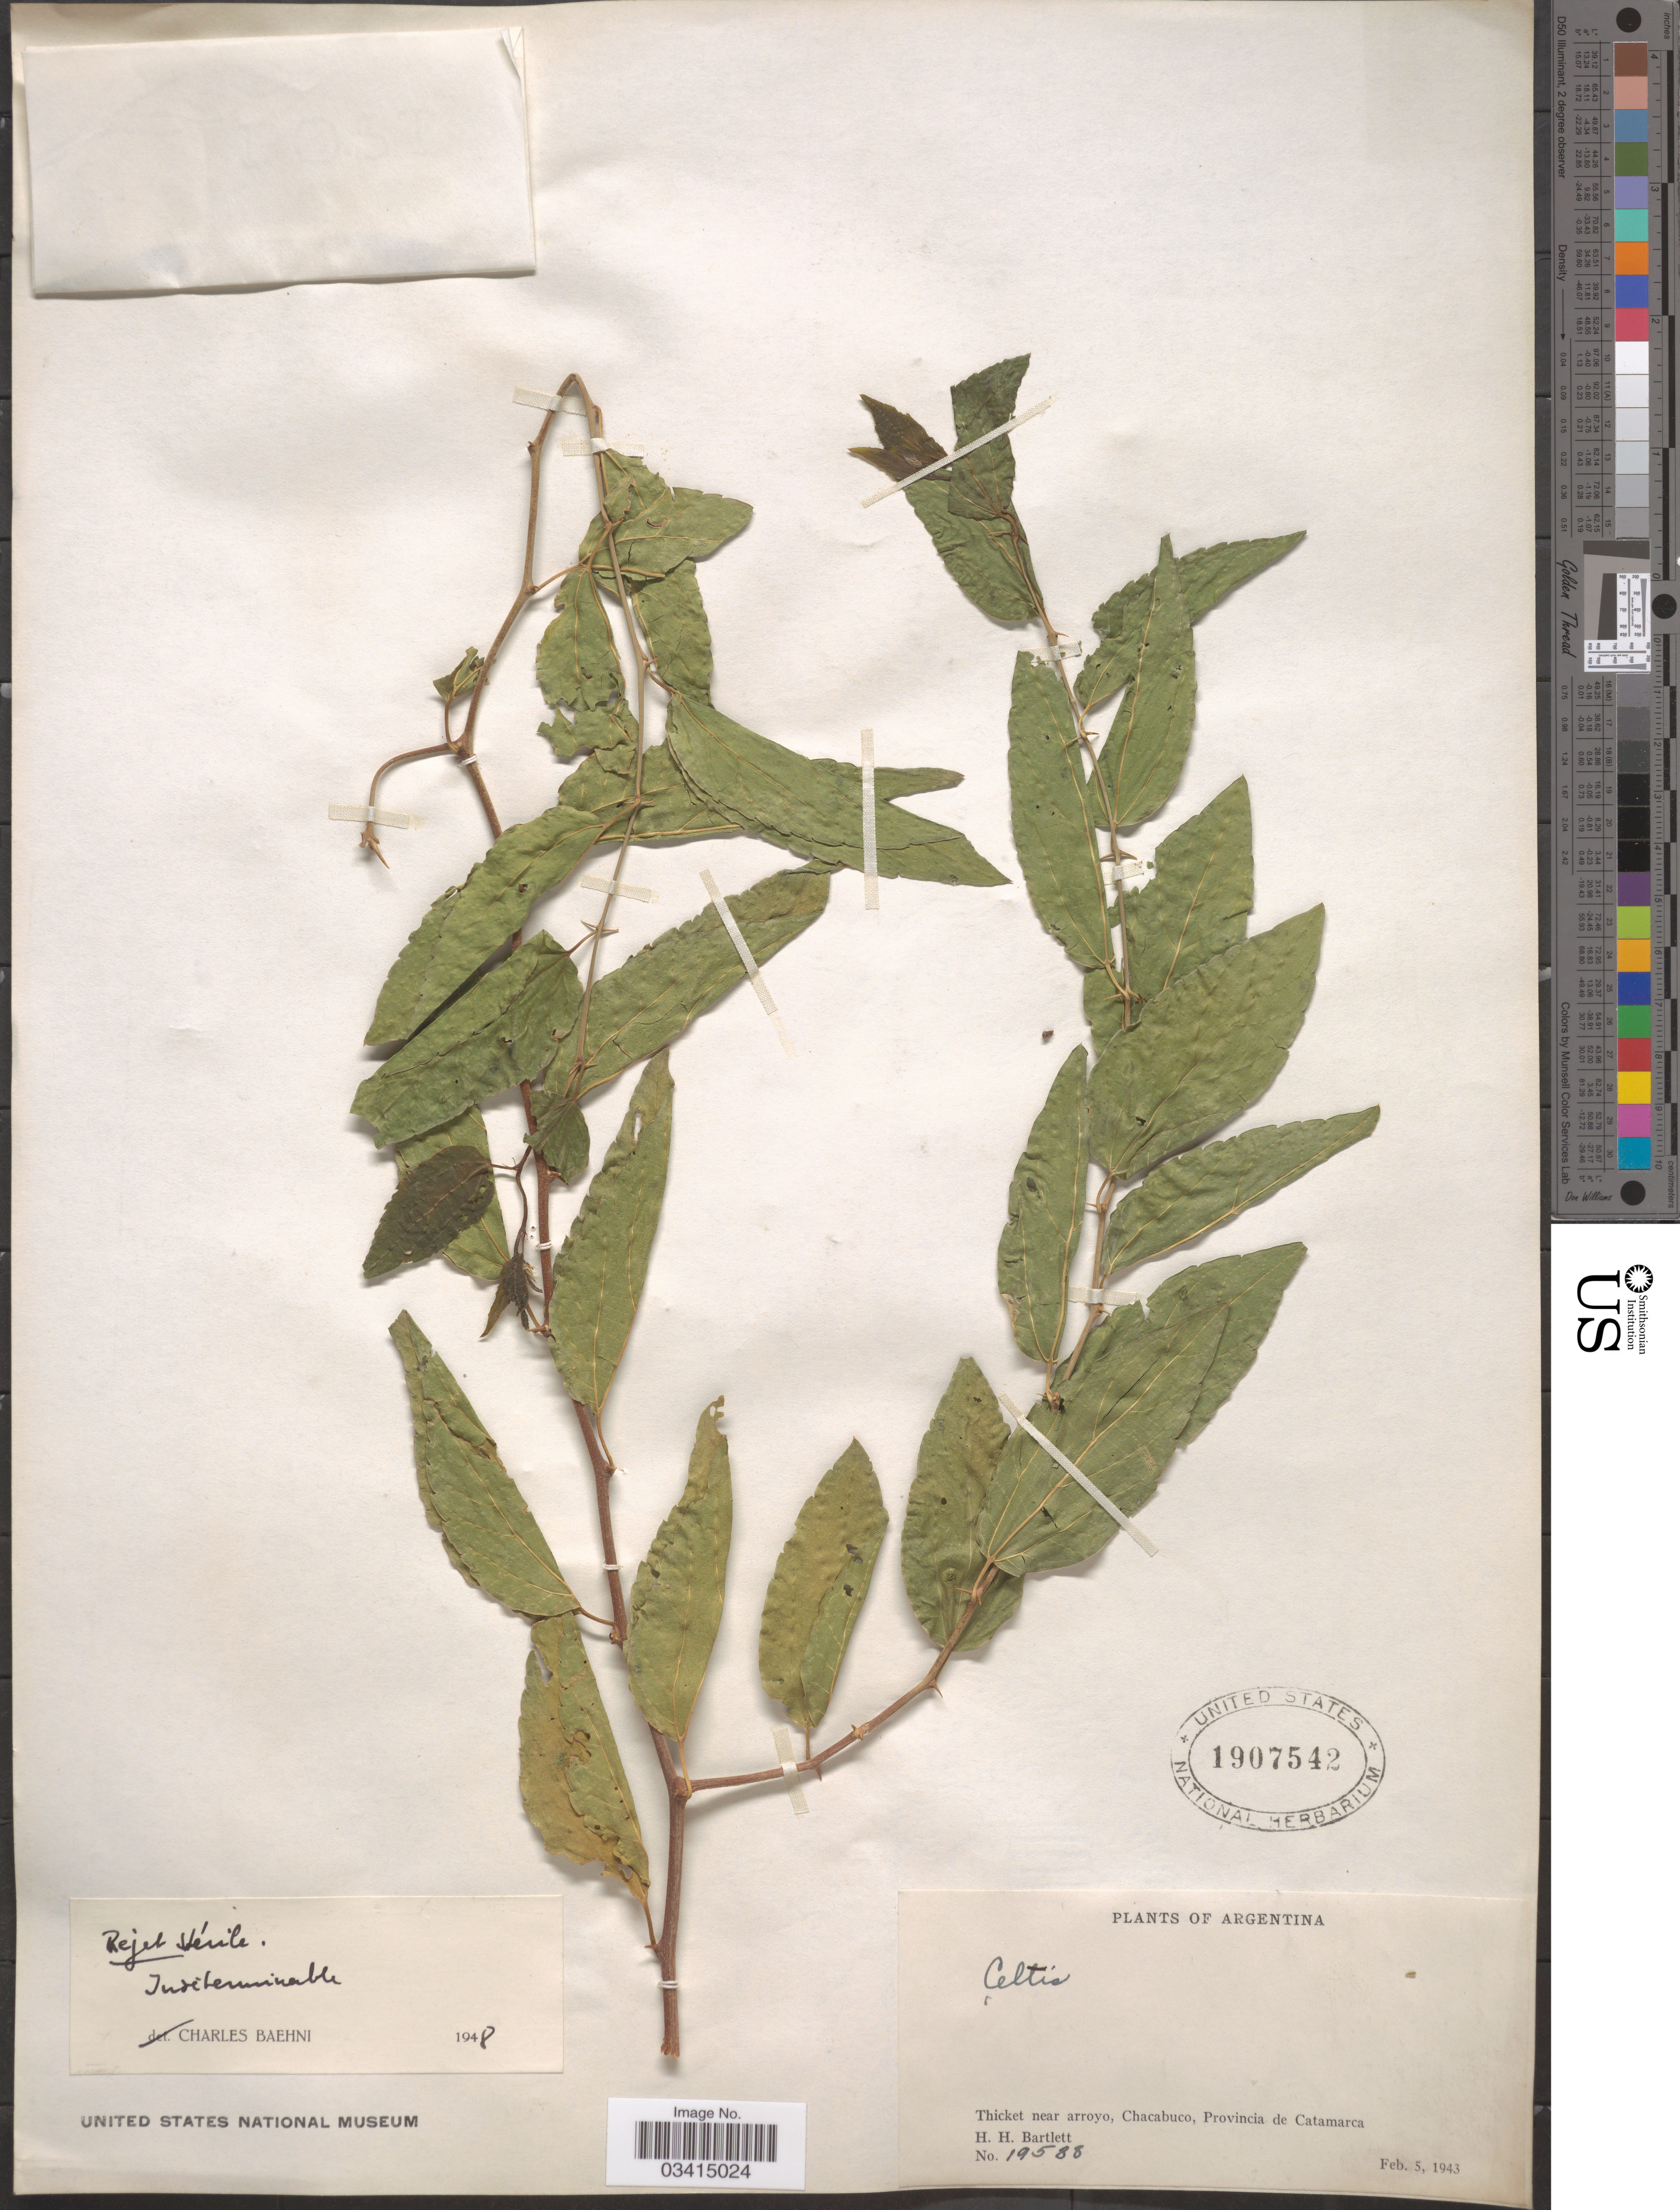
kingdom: Plantae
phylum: Tracheophyta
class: Magnoliopsida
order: Rosales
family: Cannabaceae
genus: Celtis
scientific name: Celtis sp.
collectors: H. H. Bartlett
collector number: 19588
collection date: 1943-02-05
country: Argentina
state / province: Catamarca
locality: Thicket near arroyo, Chacabuco.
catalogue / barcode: US 1907542